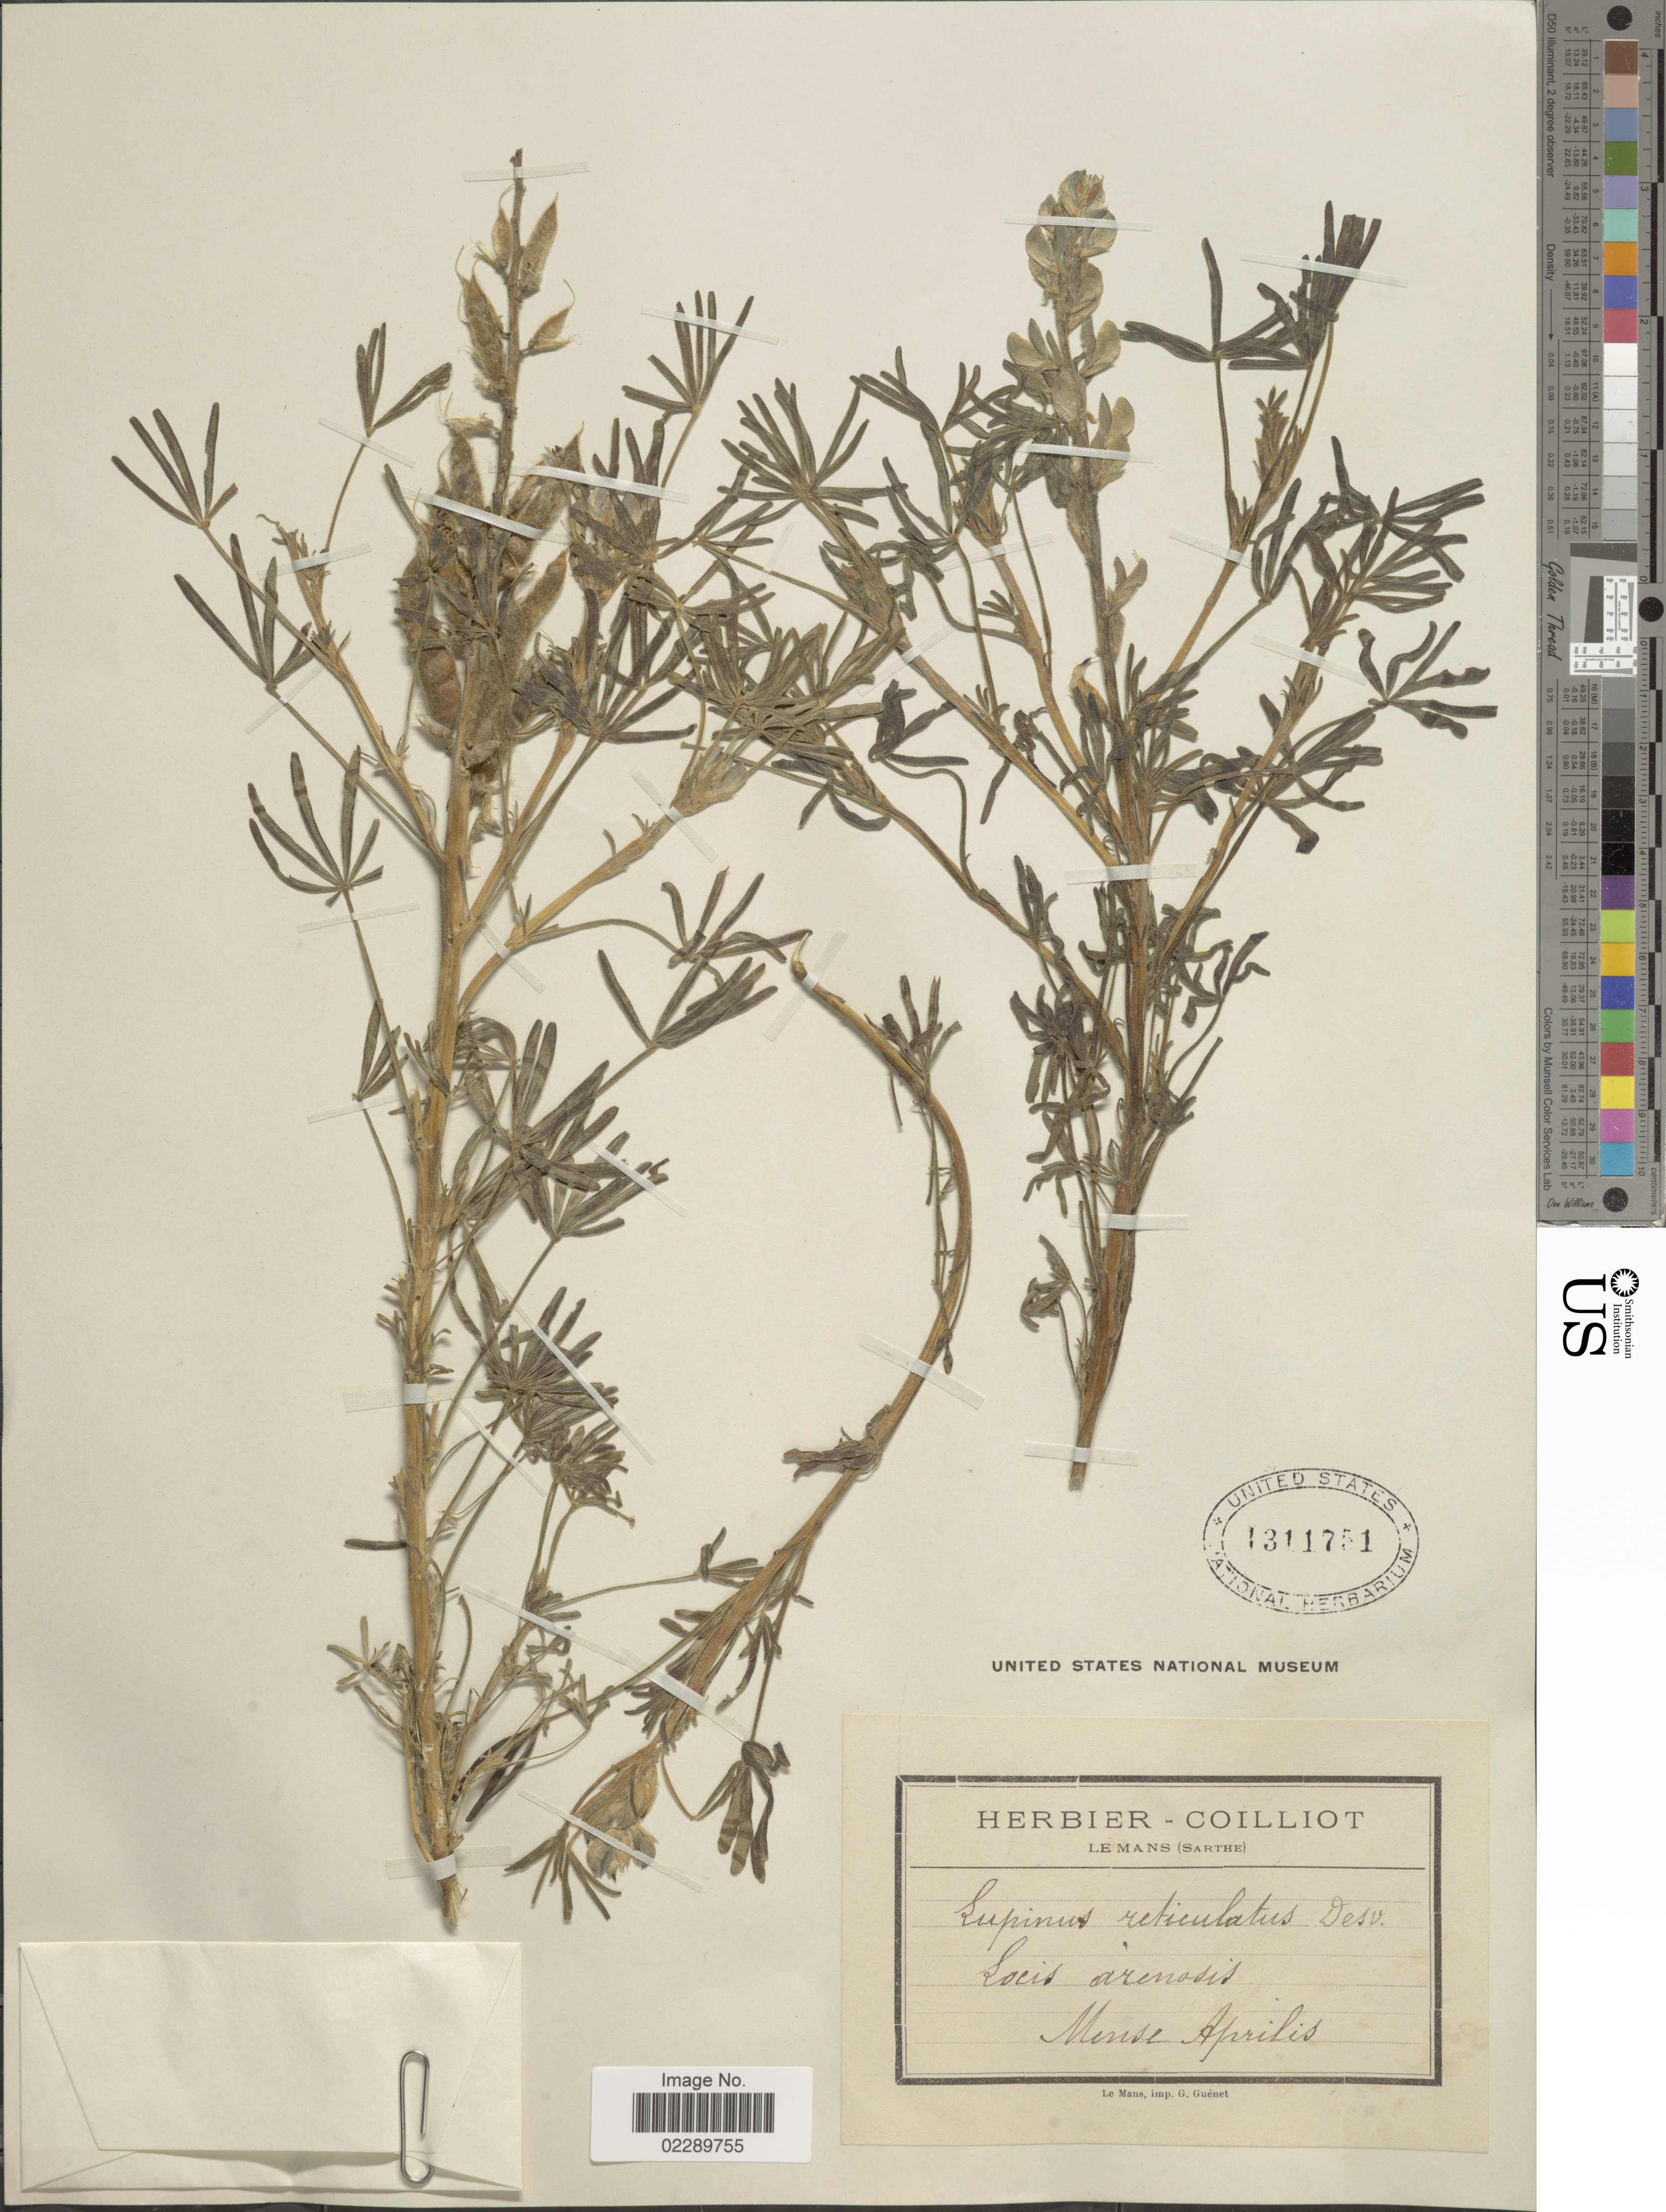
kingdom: Plantae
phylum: Tracheophyta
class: Magnoliopsida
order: Fabales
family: Fabaceae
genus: Lupinus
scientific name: Lupinus angustifolius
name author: L.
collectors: ex herb. Coilliot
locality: Locis arenosis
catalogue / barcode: US 1311751